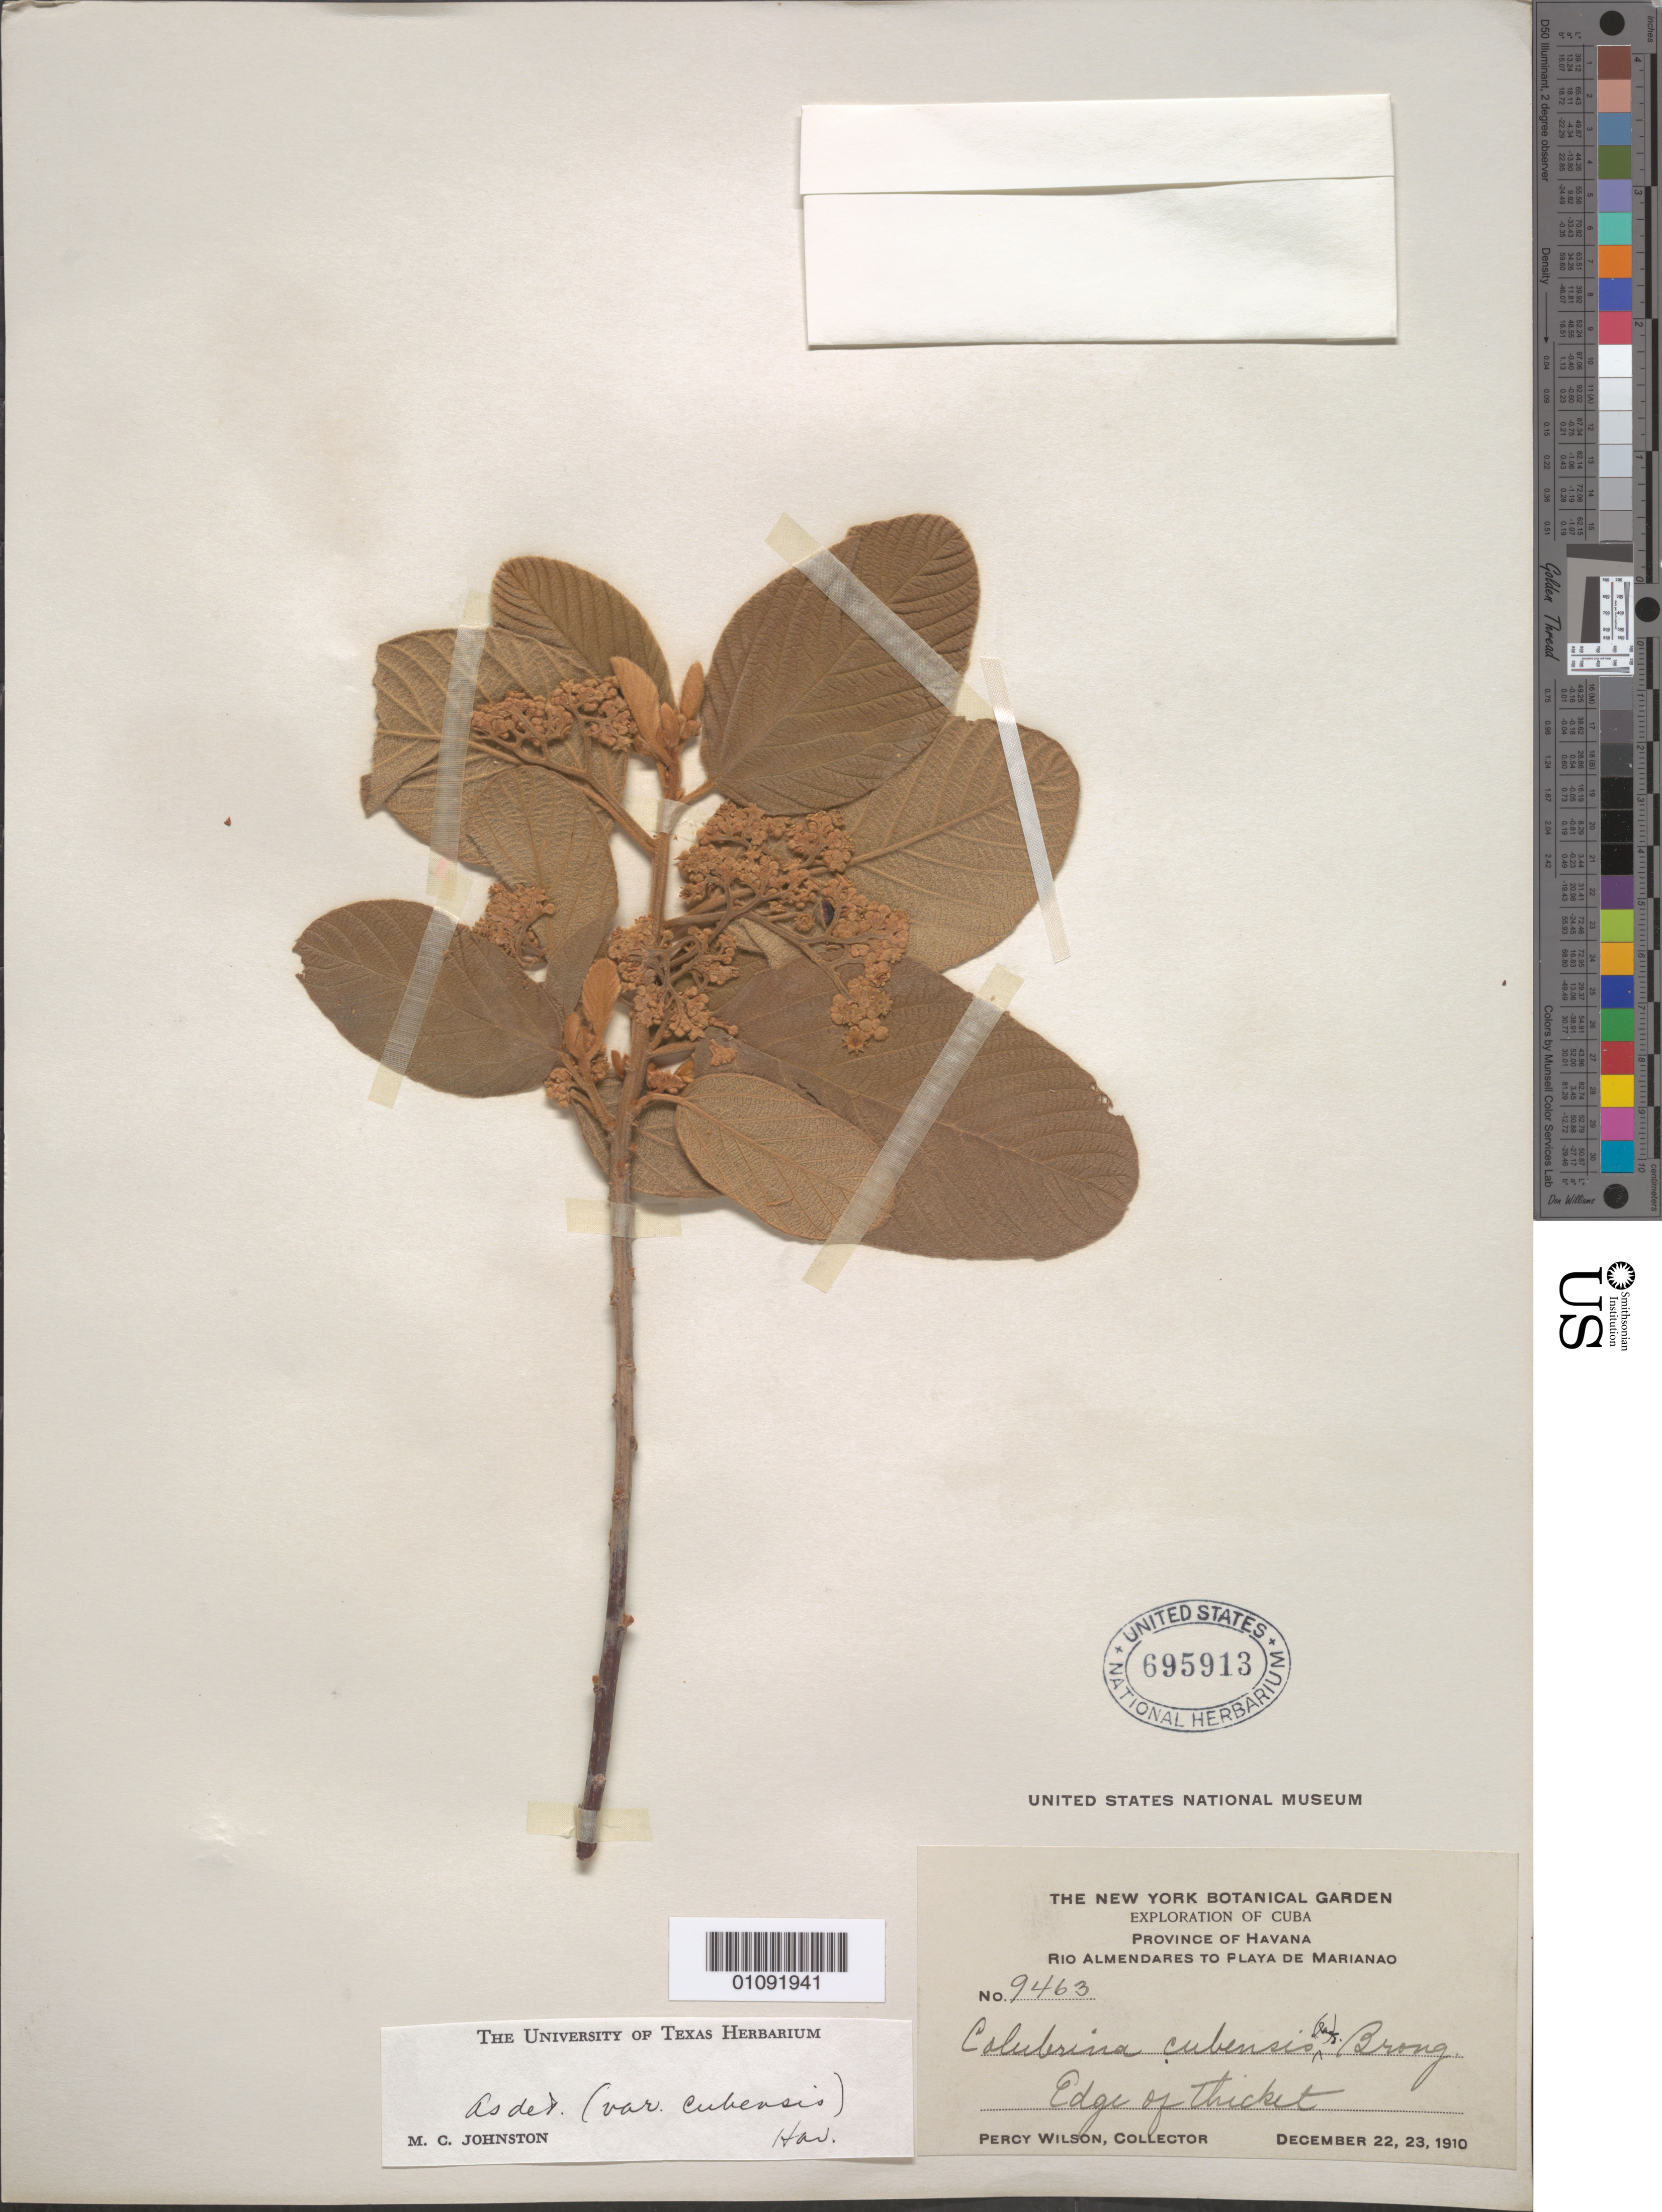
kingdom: Plantae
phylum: Tracheophyta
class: Magnoliopsida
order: Rosales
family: Rhamnaceae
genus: Colubrina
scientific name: Colubrina cubensis var. cubensis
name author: (Jacq.) Brongn.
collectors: P. Wilson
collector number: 9463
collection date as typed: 22 Dec 1910 and 23 Dec 1910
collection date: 1910-12-22,1910-12-23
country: Cuba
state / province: La Habana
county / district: Mun. Playa or Plaza de la Revolución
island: Cuba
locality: Rio Almendares to Playa de Marianao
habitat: Edge of thicket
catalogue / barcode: US 695913